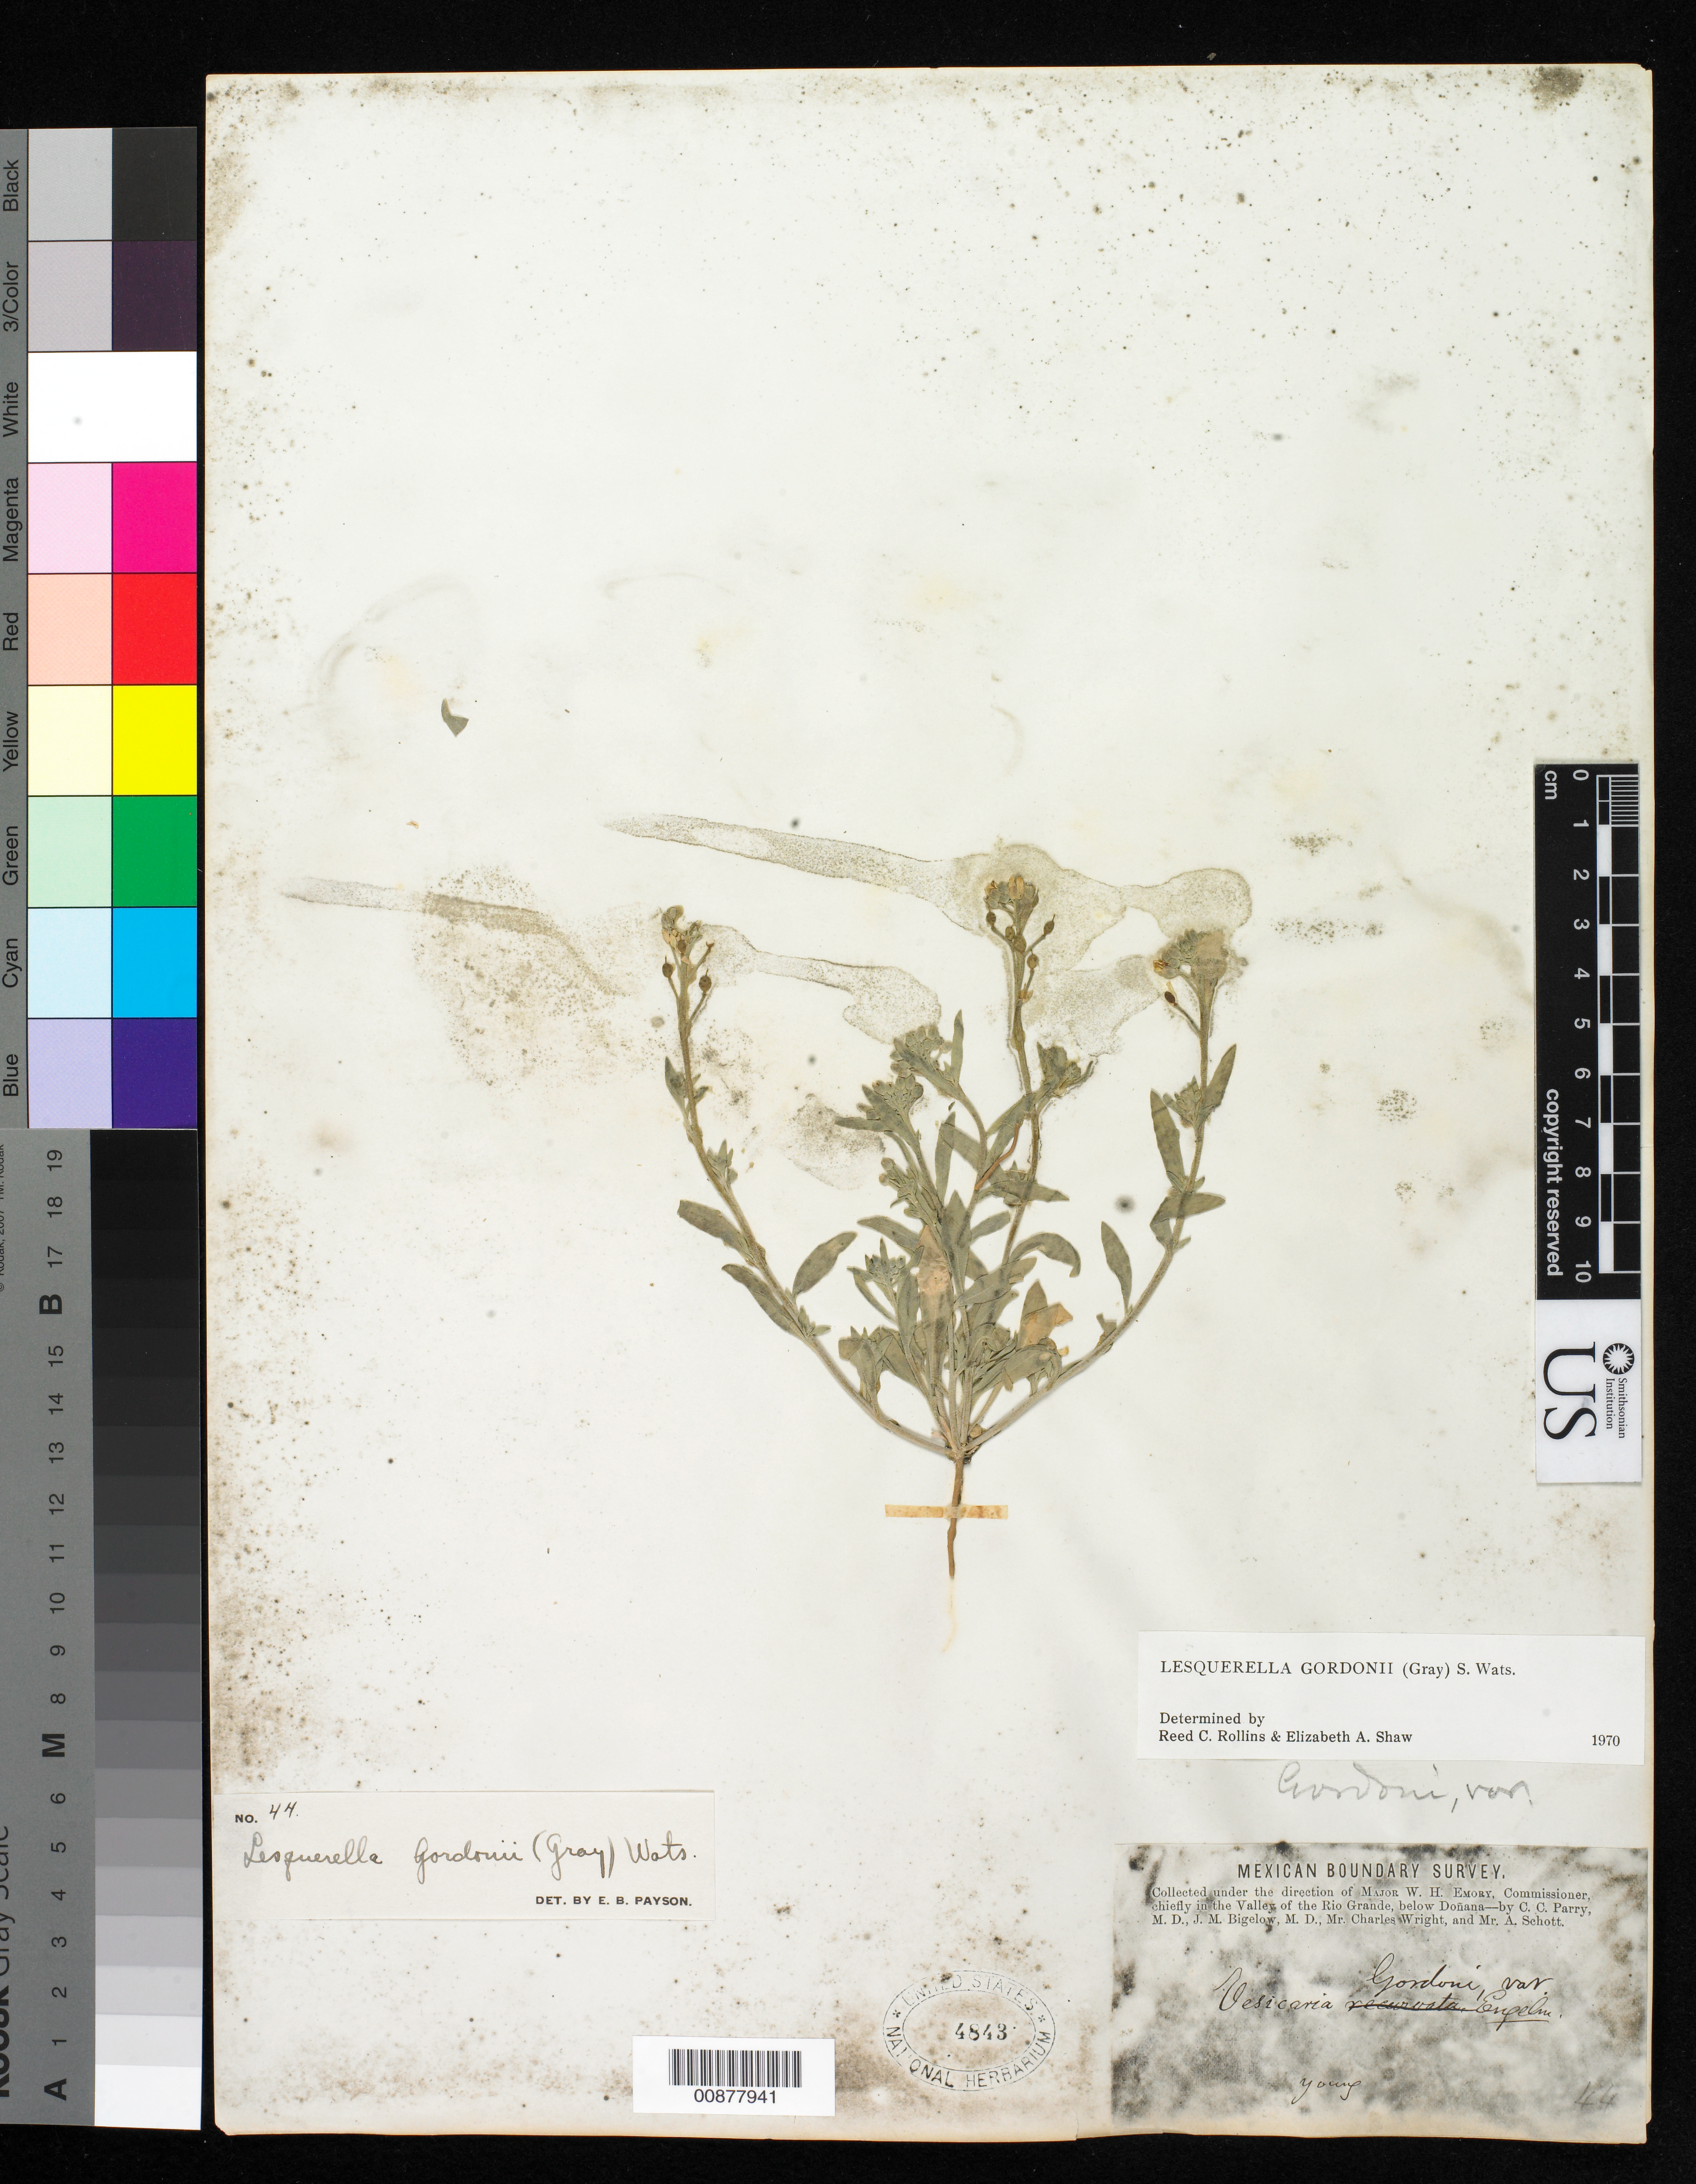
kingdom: Plantae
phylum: Tracheophyta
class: Magnoliopsida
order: Brassicales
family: Brassicaceae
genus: Lesquerella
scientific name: Lesquerella gordonii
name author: (A. Gray) S. Watson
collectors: C. C. Parry, J. M. Bigelow, C. Wright & A. C. V. Schott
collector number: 44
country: United States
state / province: New Mexico / Texas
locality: Valley of the Rio Grande, below Doñana.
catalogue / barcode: US 4843